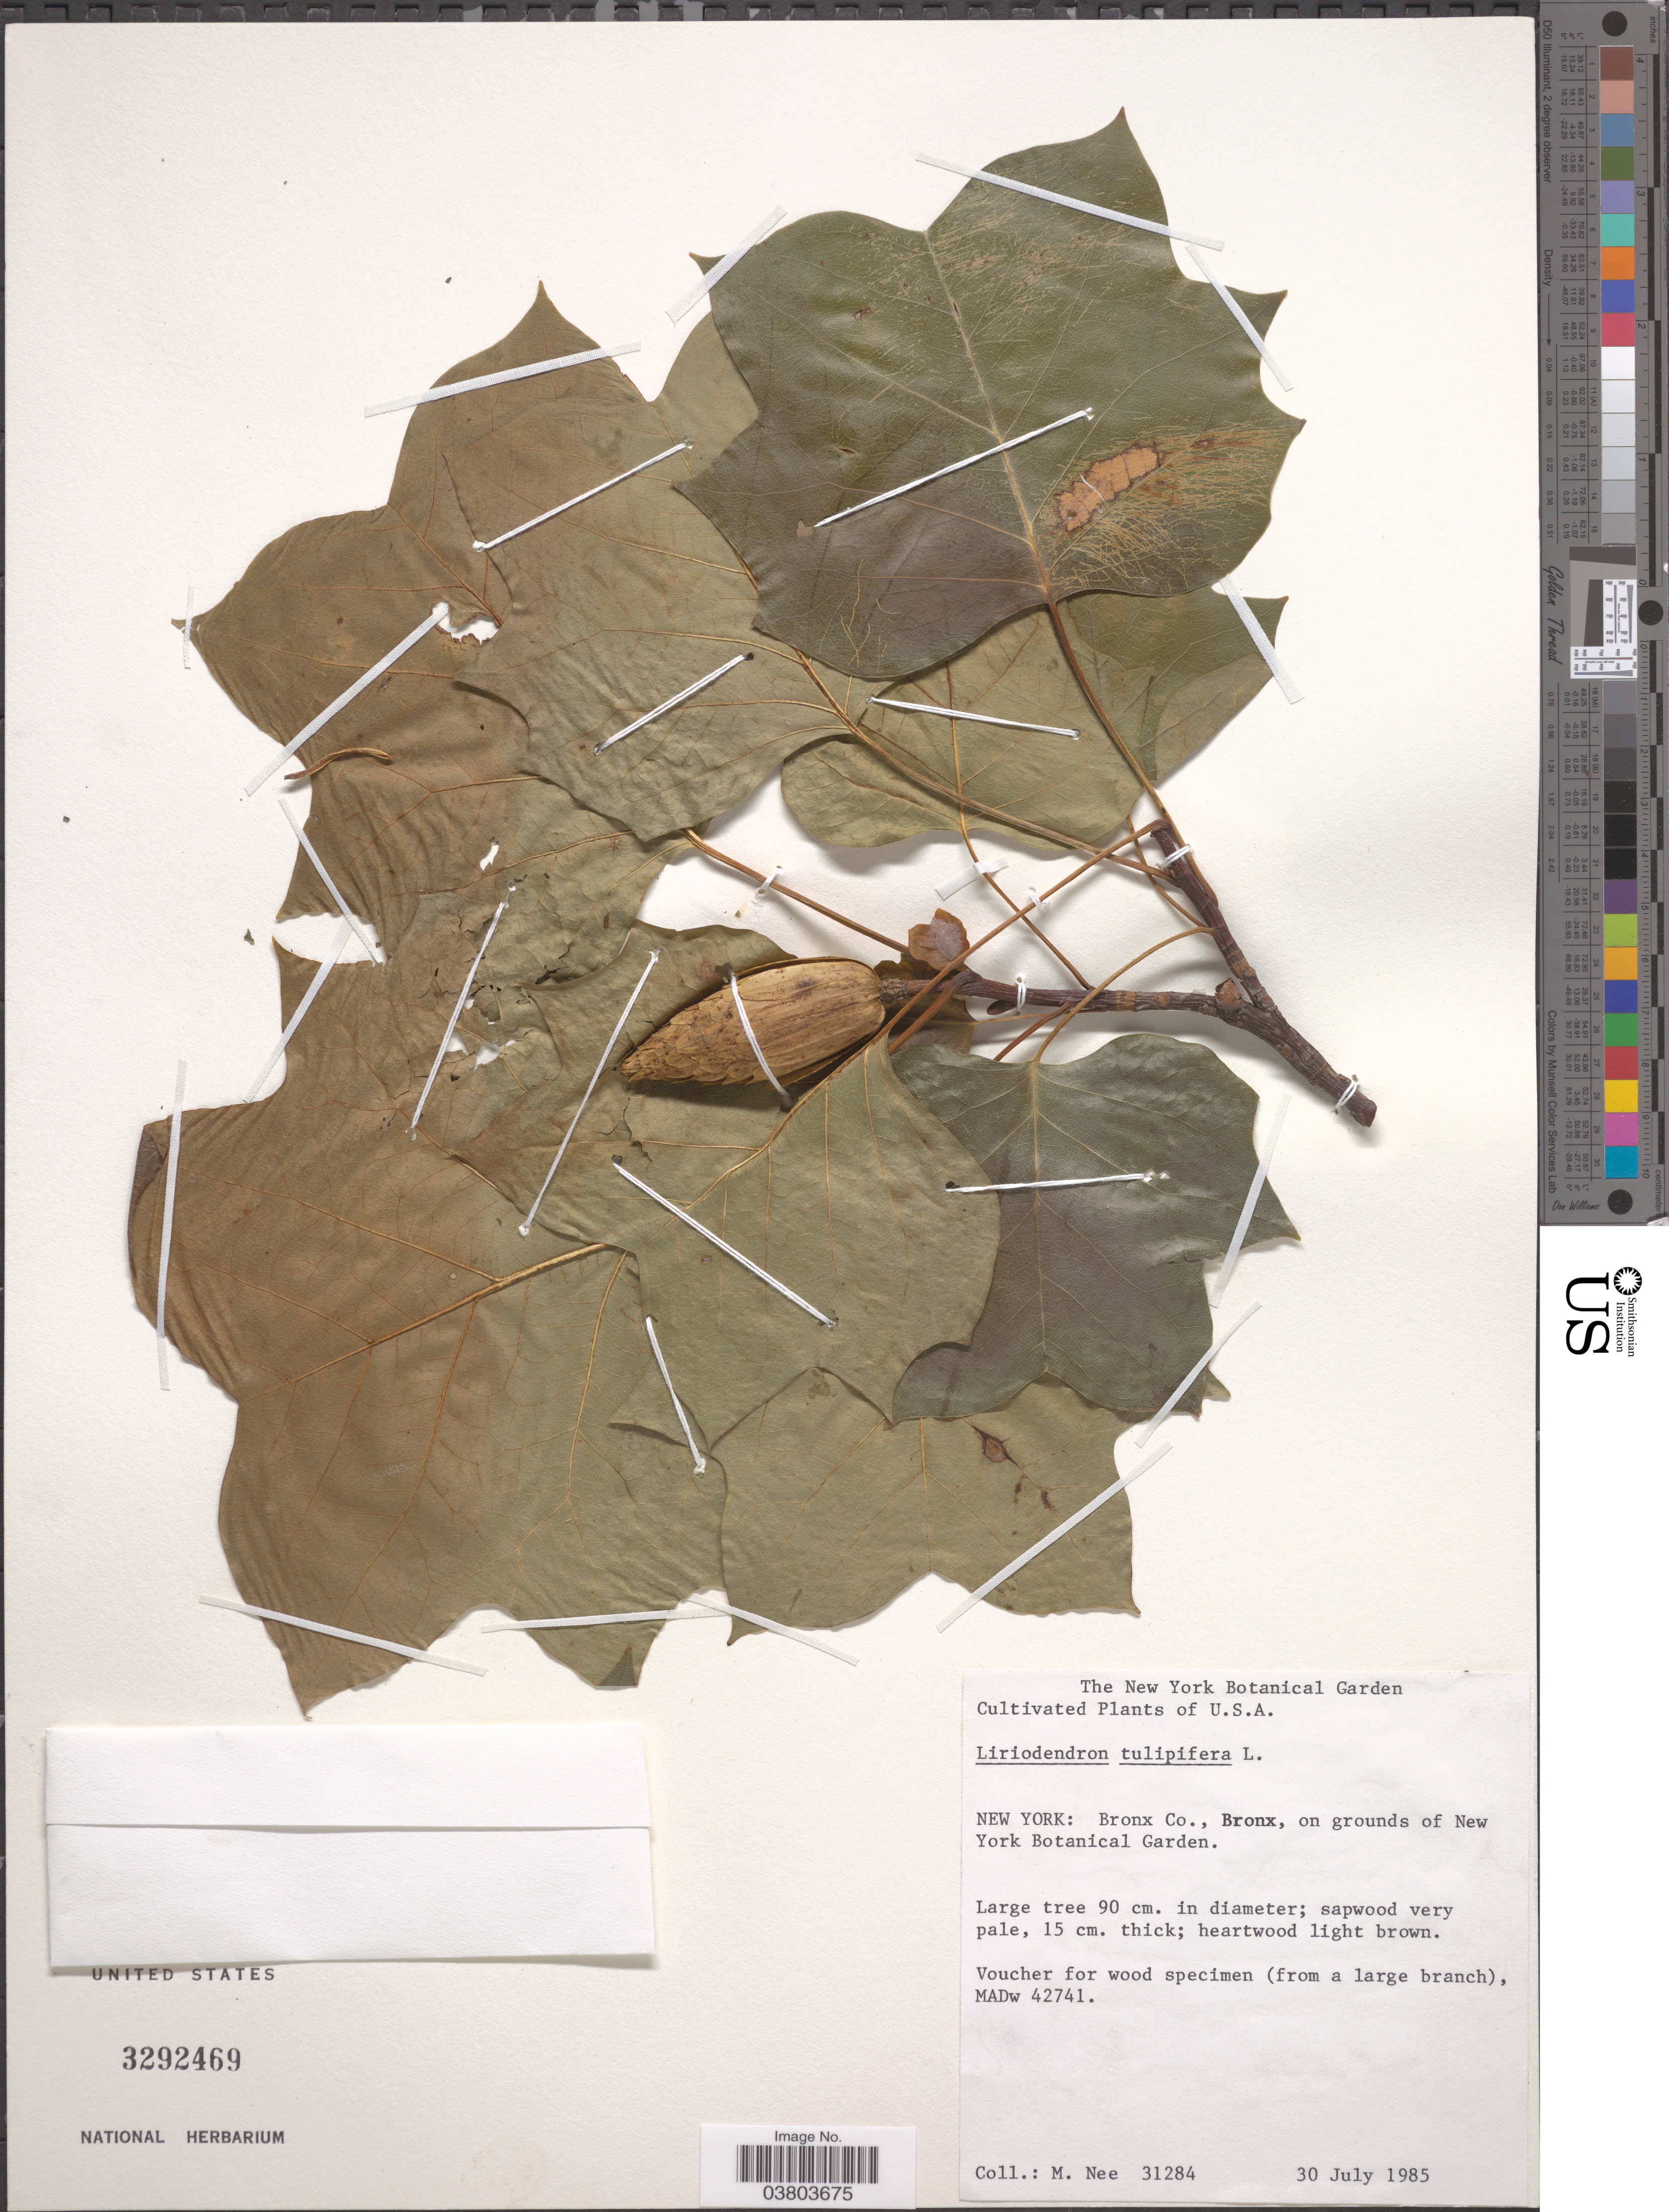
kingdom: Plantae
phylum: Tracheophyta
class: Magnoliopsida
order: Magnoliales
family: Magnoliaceae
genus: Liriodendron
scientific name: Liriodendron tulipifera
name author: L.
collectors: M. Nee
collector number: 31284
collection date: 1985-07-30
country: United States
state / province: New York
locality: Bronx Co., Bronx, on grounds of New York Botanical Garden.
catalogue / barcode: US 3292469